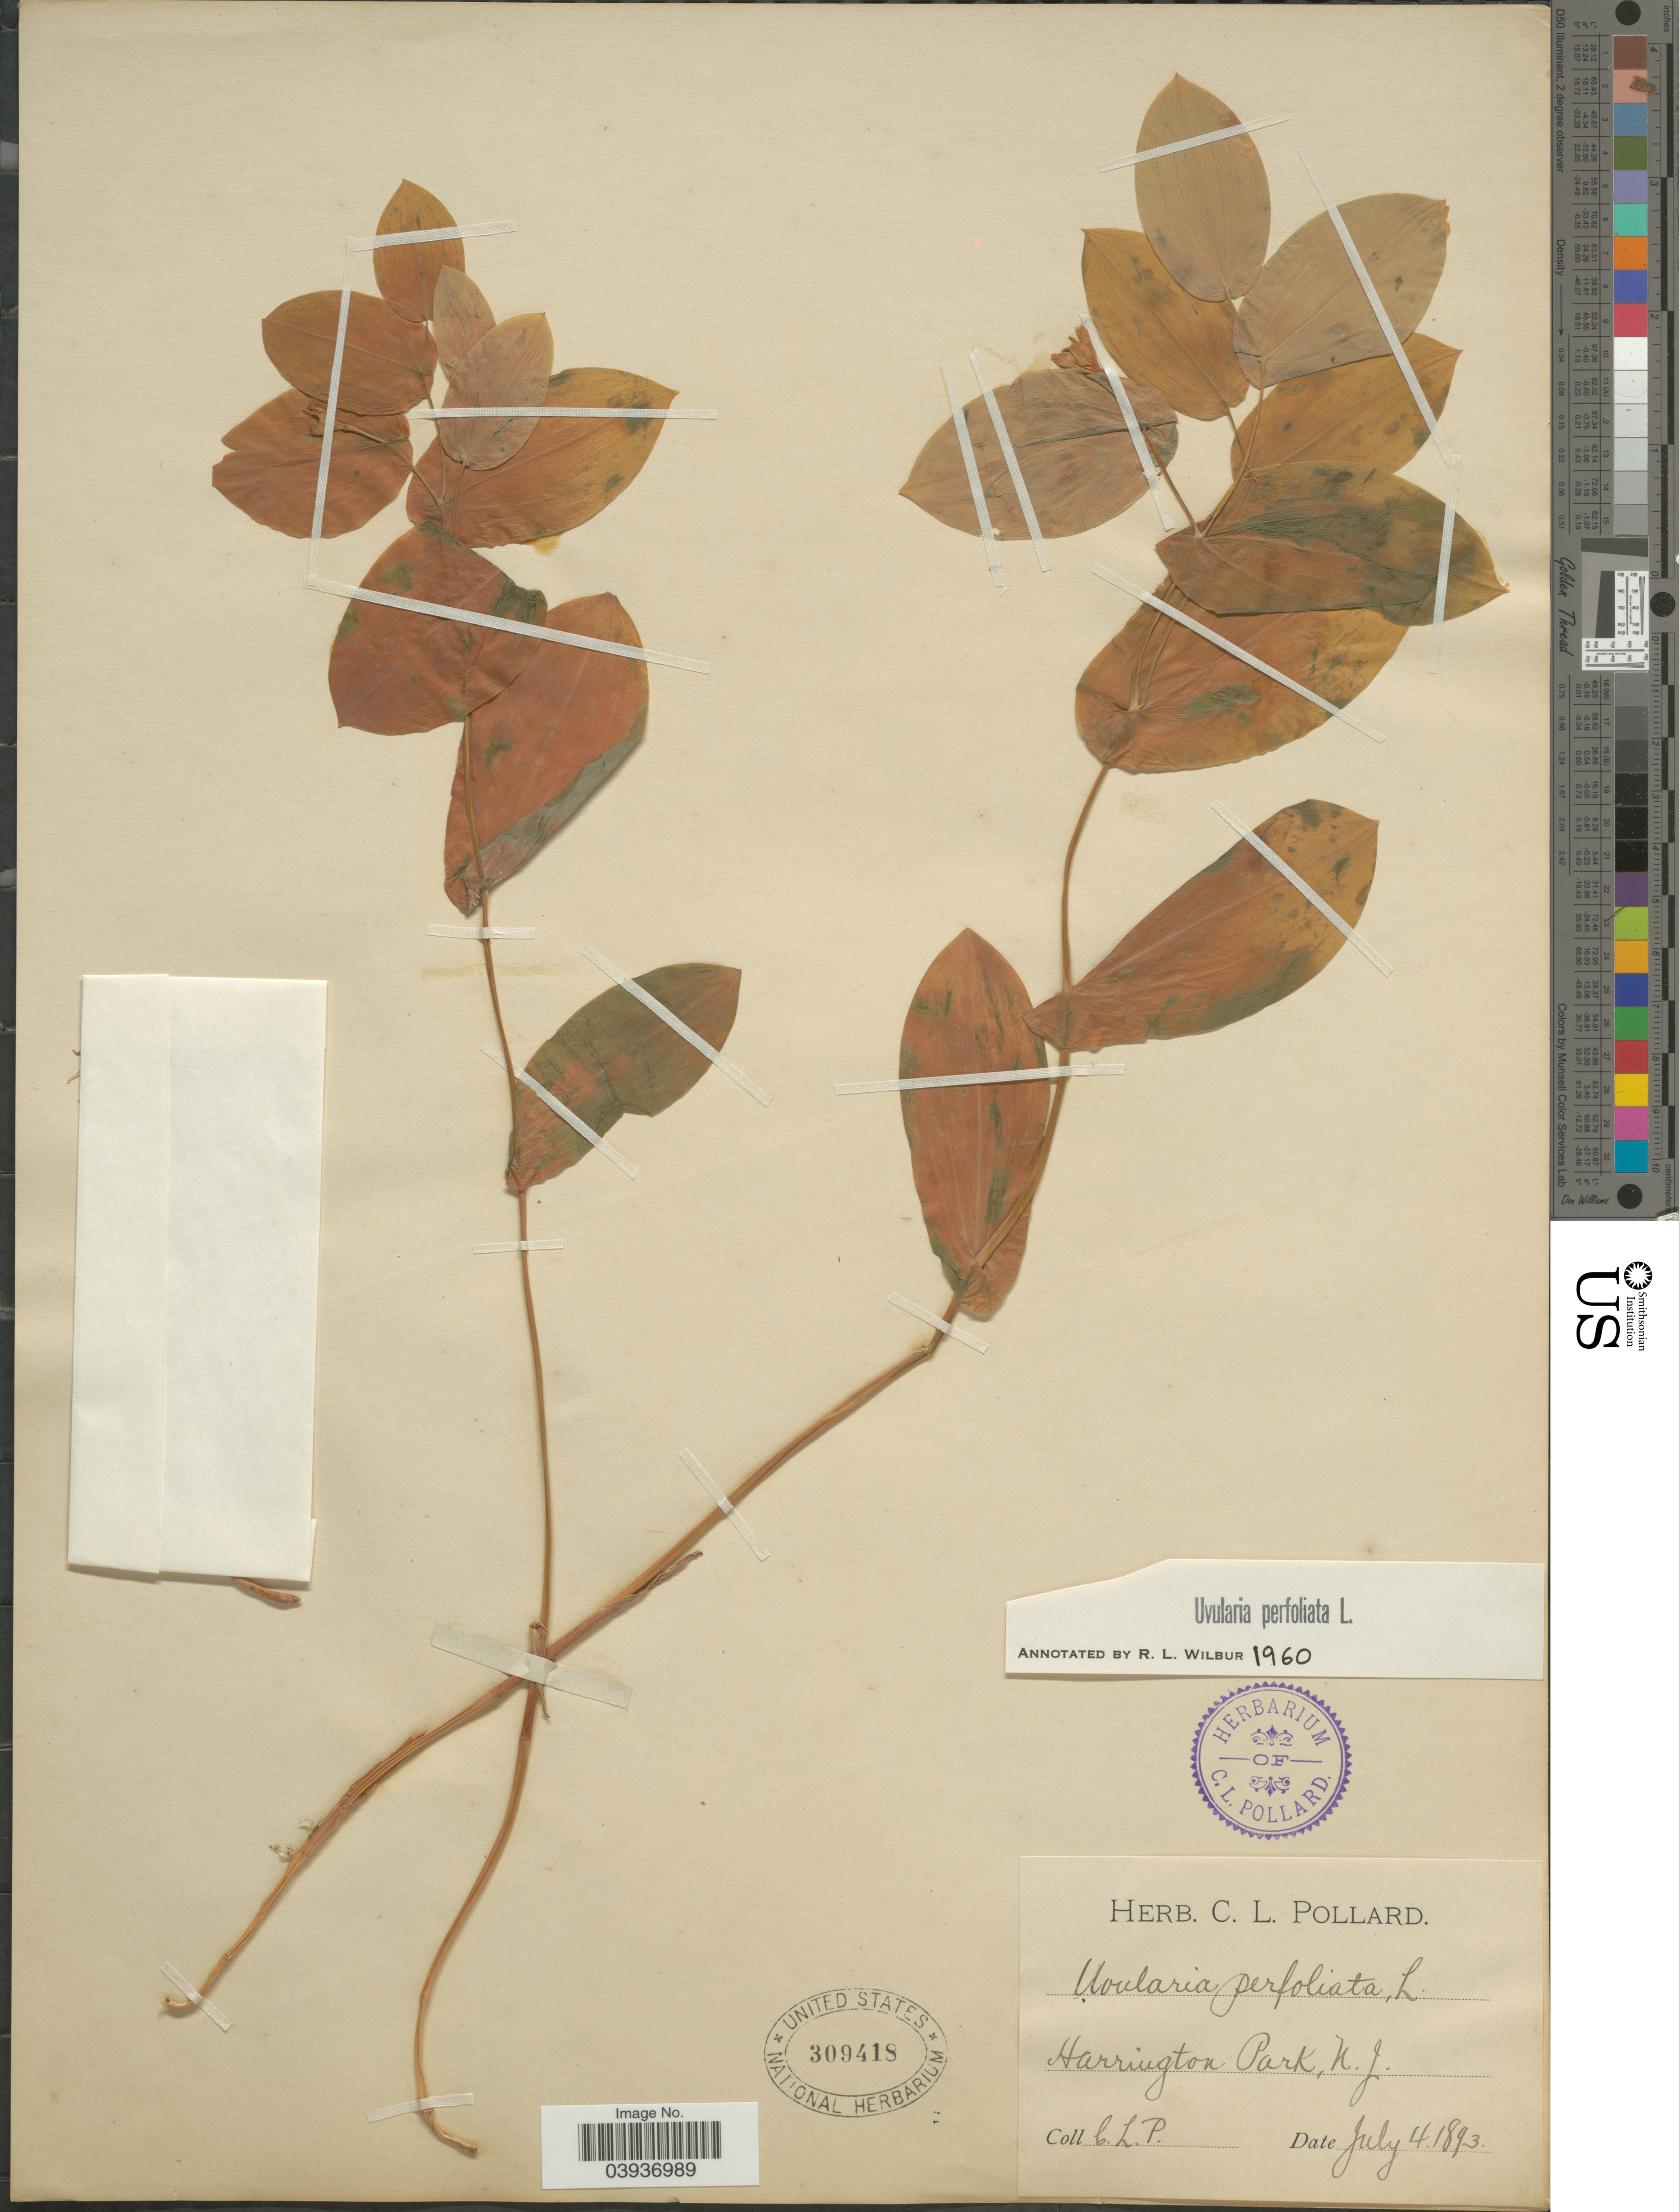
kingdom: Plantae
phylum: Tracheophyta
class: Liliopsida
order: Liliales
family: Colchicaceae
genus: Uvularia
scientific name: Uvularia perfoliata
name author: L.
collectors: C. L. Pollard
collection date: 1893-07-04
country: United States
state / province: New Jersey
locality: Harrington Park.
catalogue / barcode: US 309418